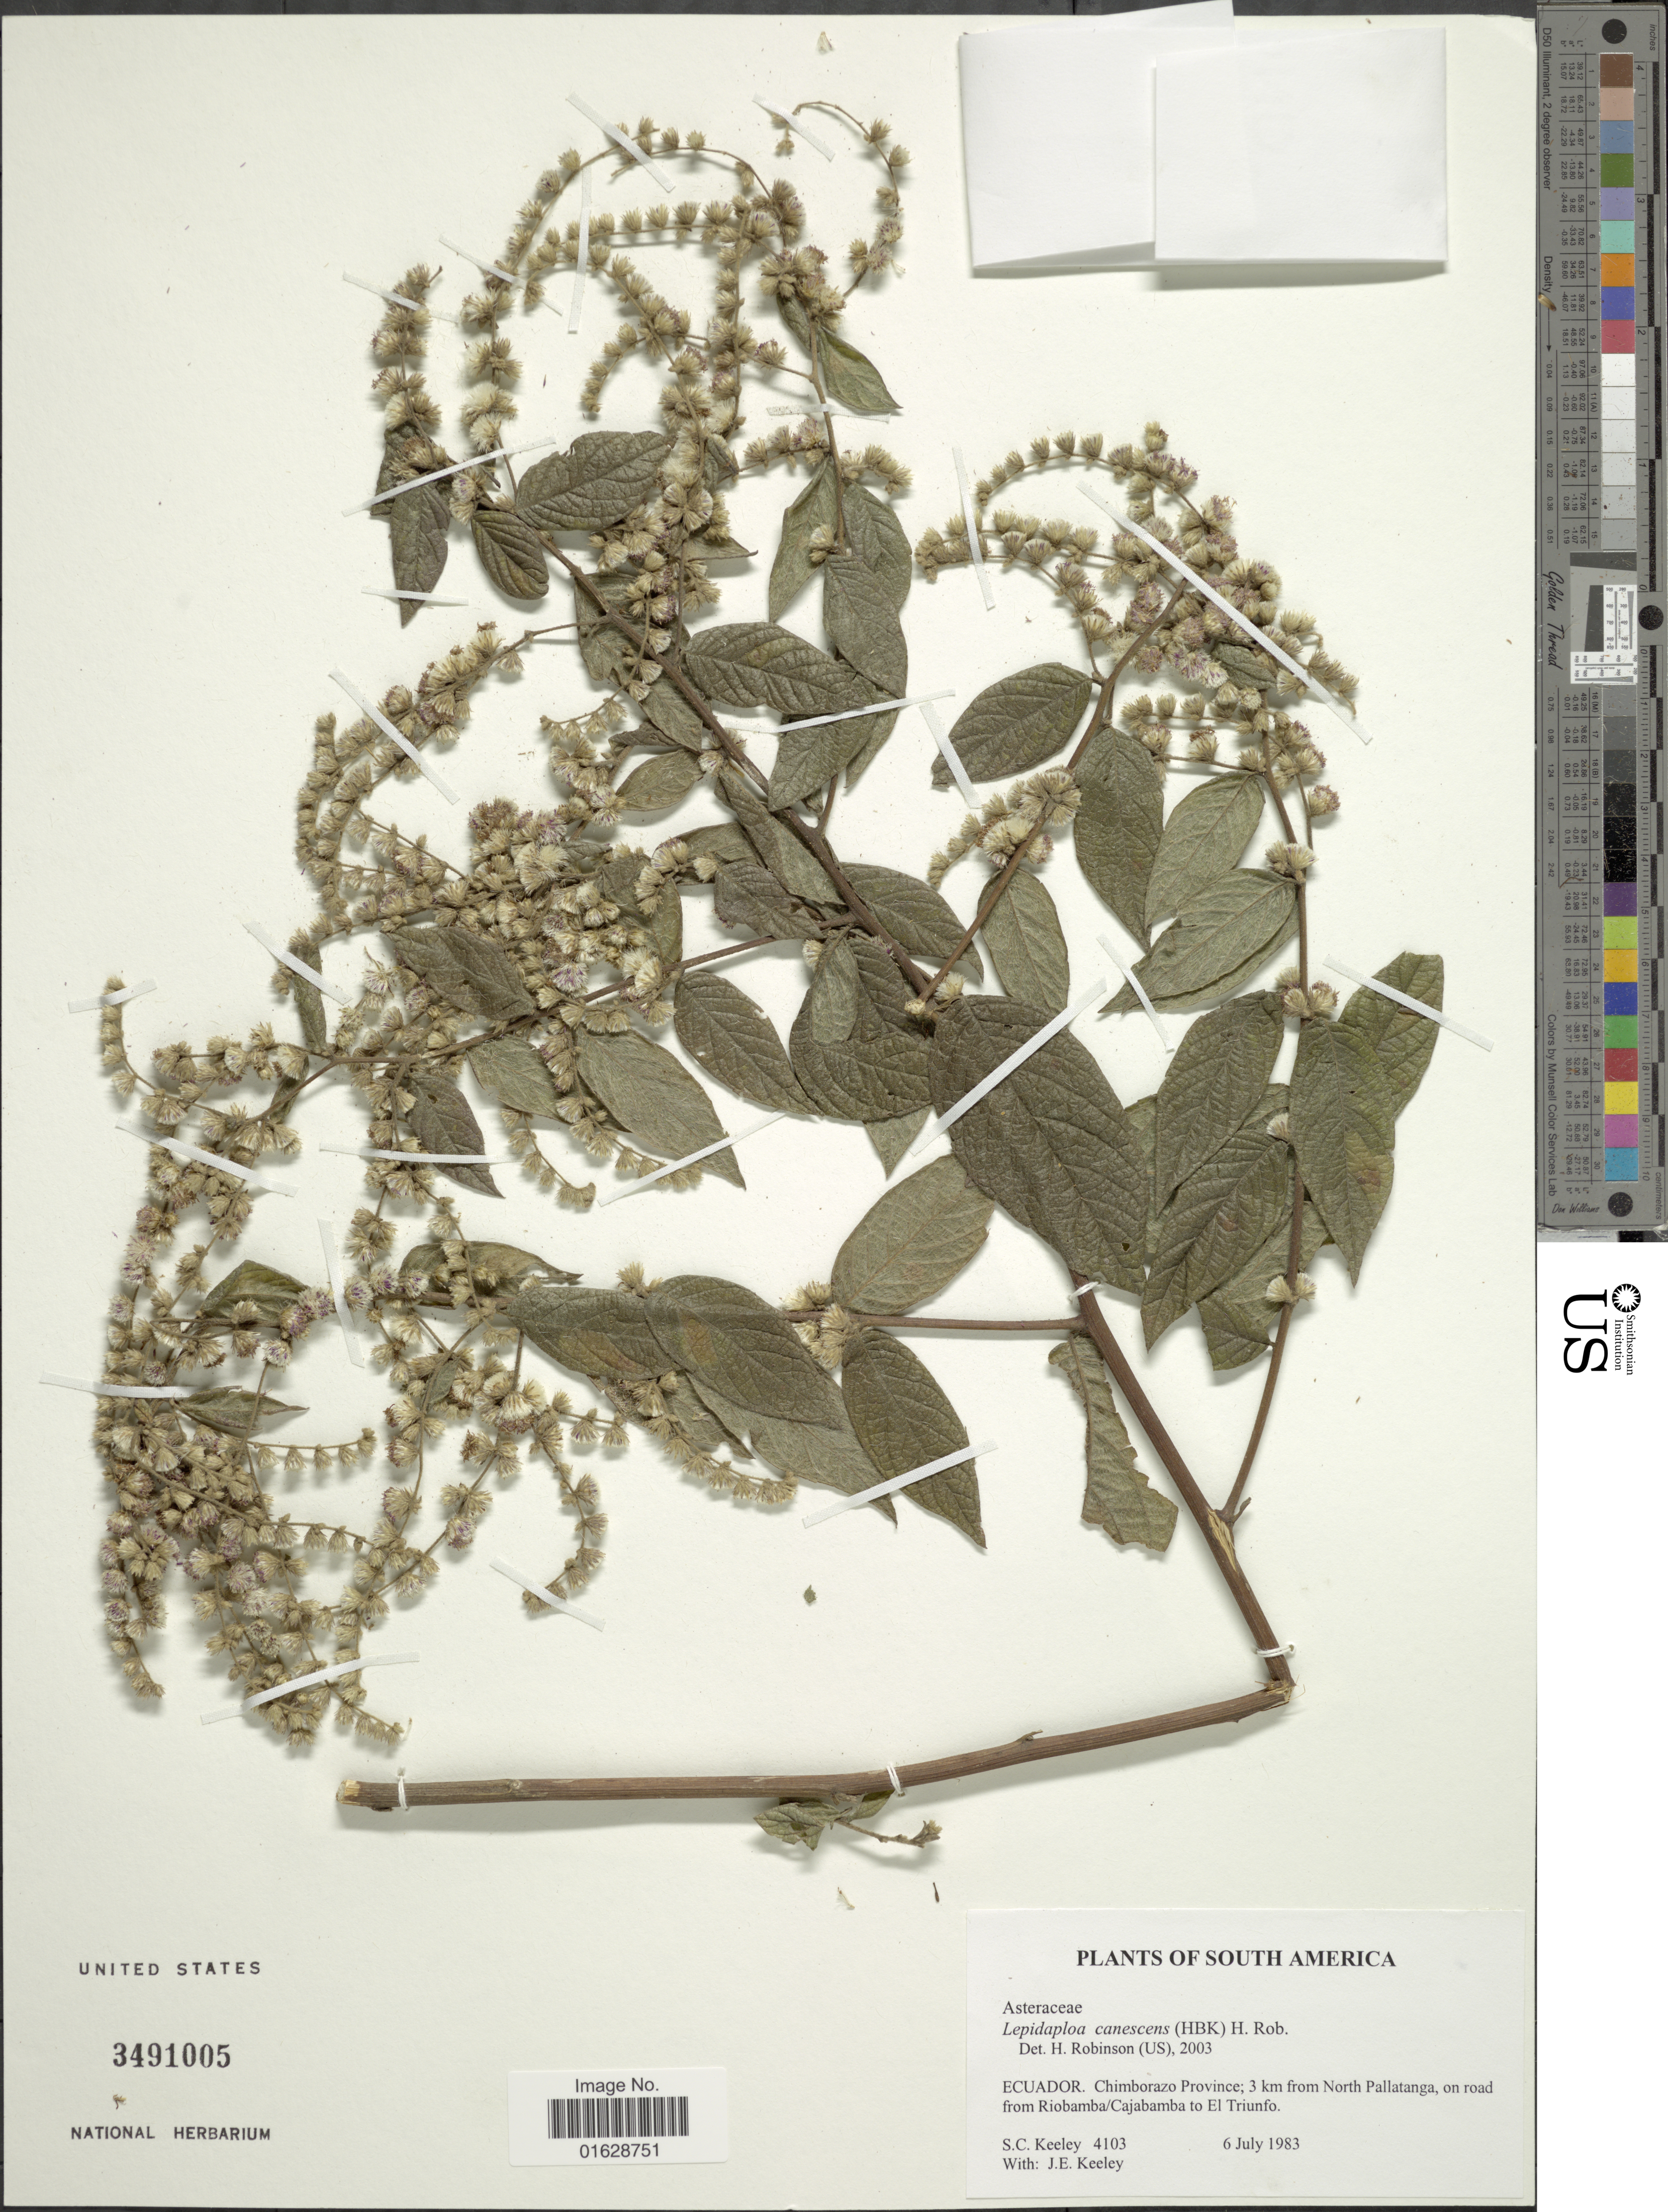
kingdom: Plantae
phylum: Tracheophyta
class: Magnoliopsida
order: Asterales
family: Asteraceae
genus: Lepidaploa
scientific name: Lepidaploa canescens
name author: (Kunth) H. Rob.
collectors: S. C. Keeley & J. E. Keeley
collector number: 4103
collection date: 1983-07-06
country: Ecuador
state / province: Chimborazo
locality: Chimborazo Province; 3 km from North Pallatanga, on road from Riobamba/Cajabamba to El Triunfo.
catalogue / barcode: US 3491005